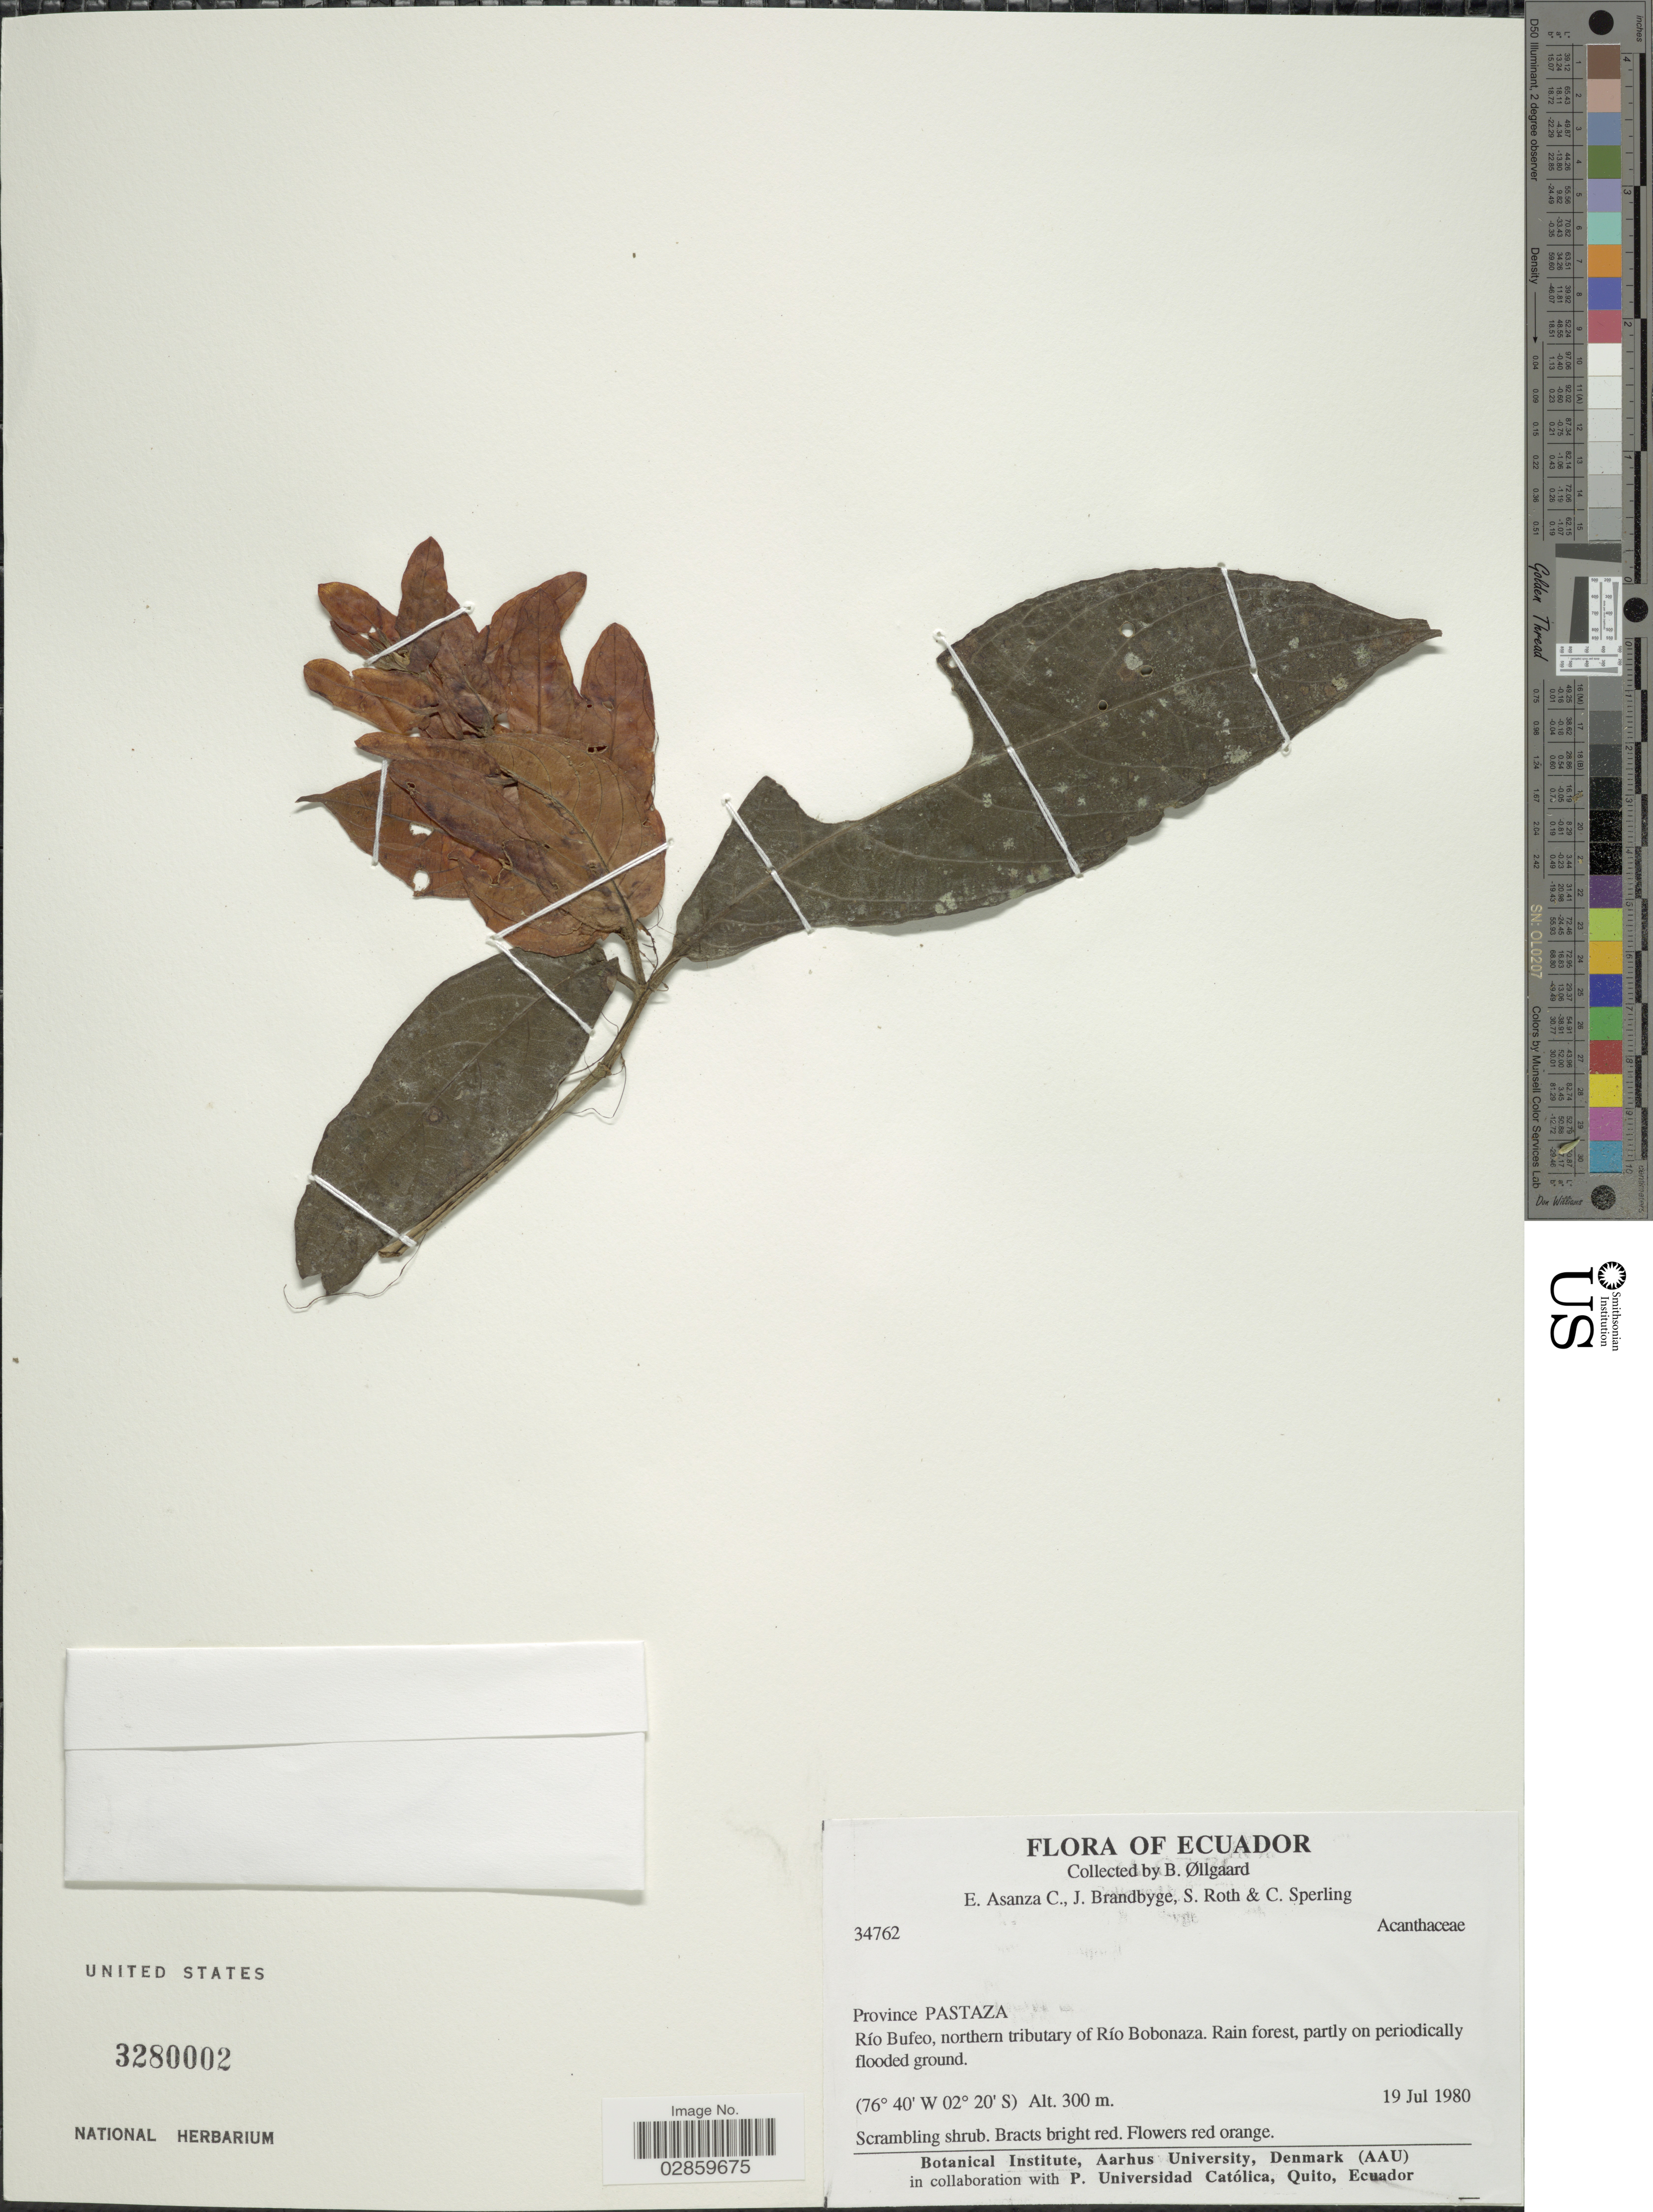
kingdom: Plantae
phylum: Tracheophyta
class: Magnoliopsida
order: Lamiales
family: Acanthaceae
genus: Ruellia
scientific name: Ruellia chartacea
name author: (T. Anderson) Wassh.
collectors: B. Øllgaard, E. Asanza C., J. Brandbyge, S. Roth & C. Sperling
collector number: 34762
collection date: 1980-07-19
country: Ecuador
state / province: Pastaza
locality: Río Bufeo, northern tributary of Río Bobonaza.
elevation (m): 300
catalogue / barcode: US 3280002